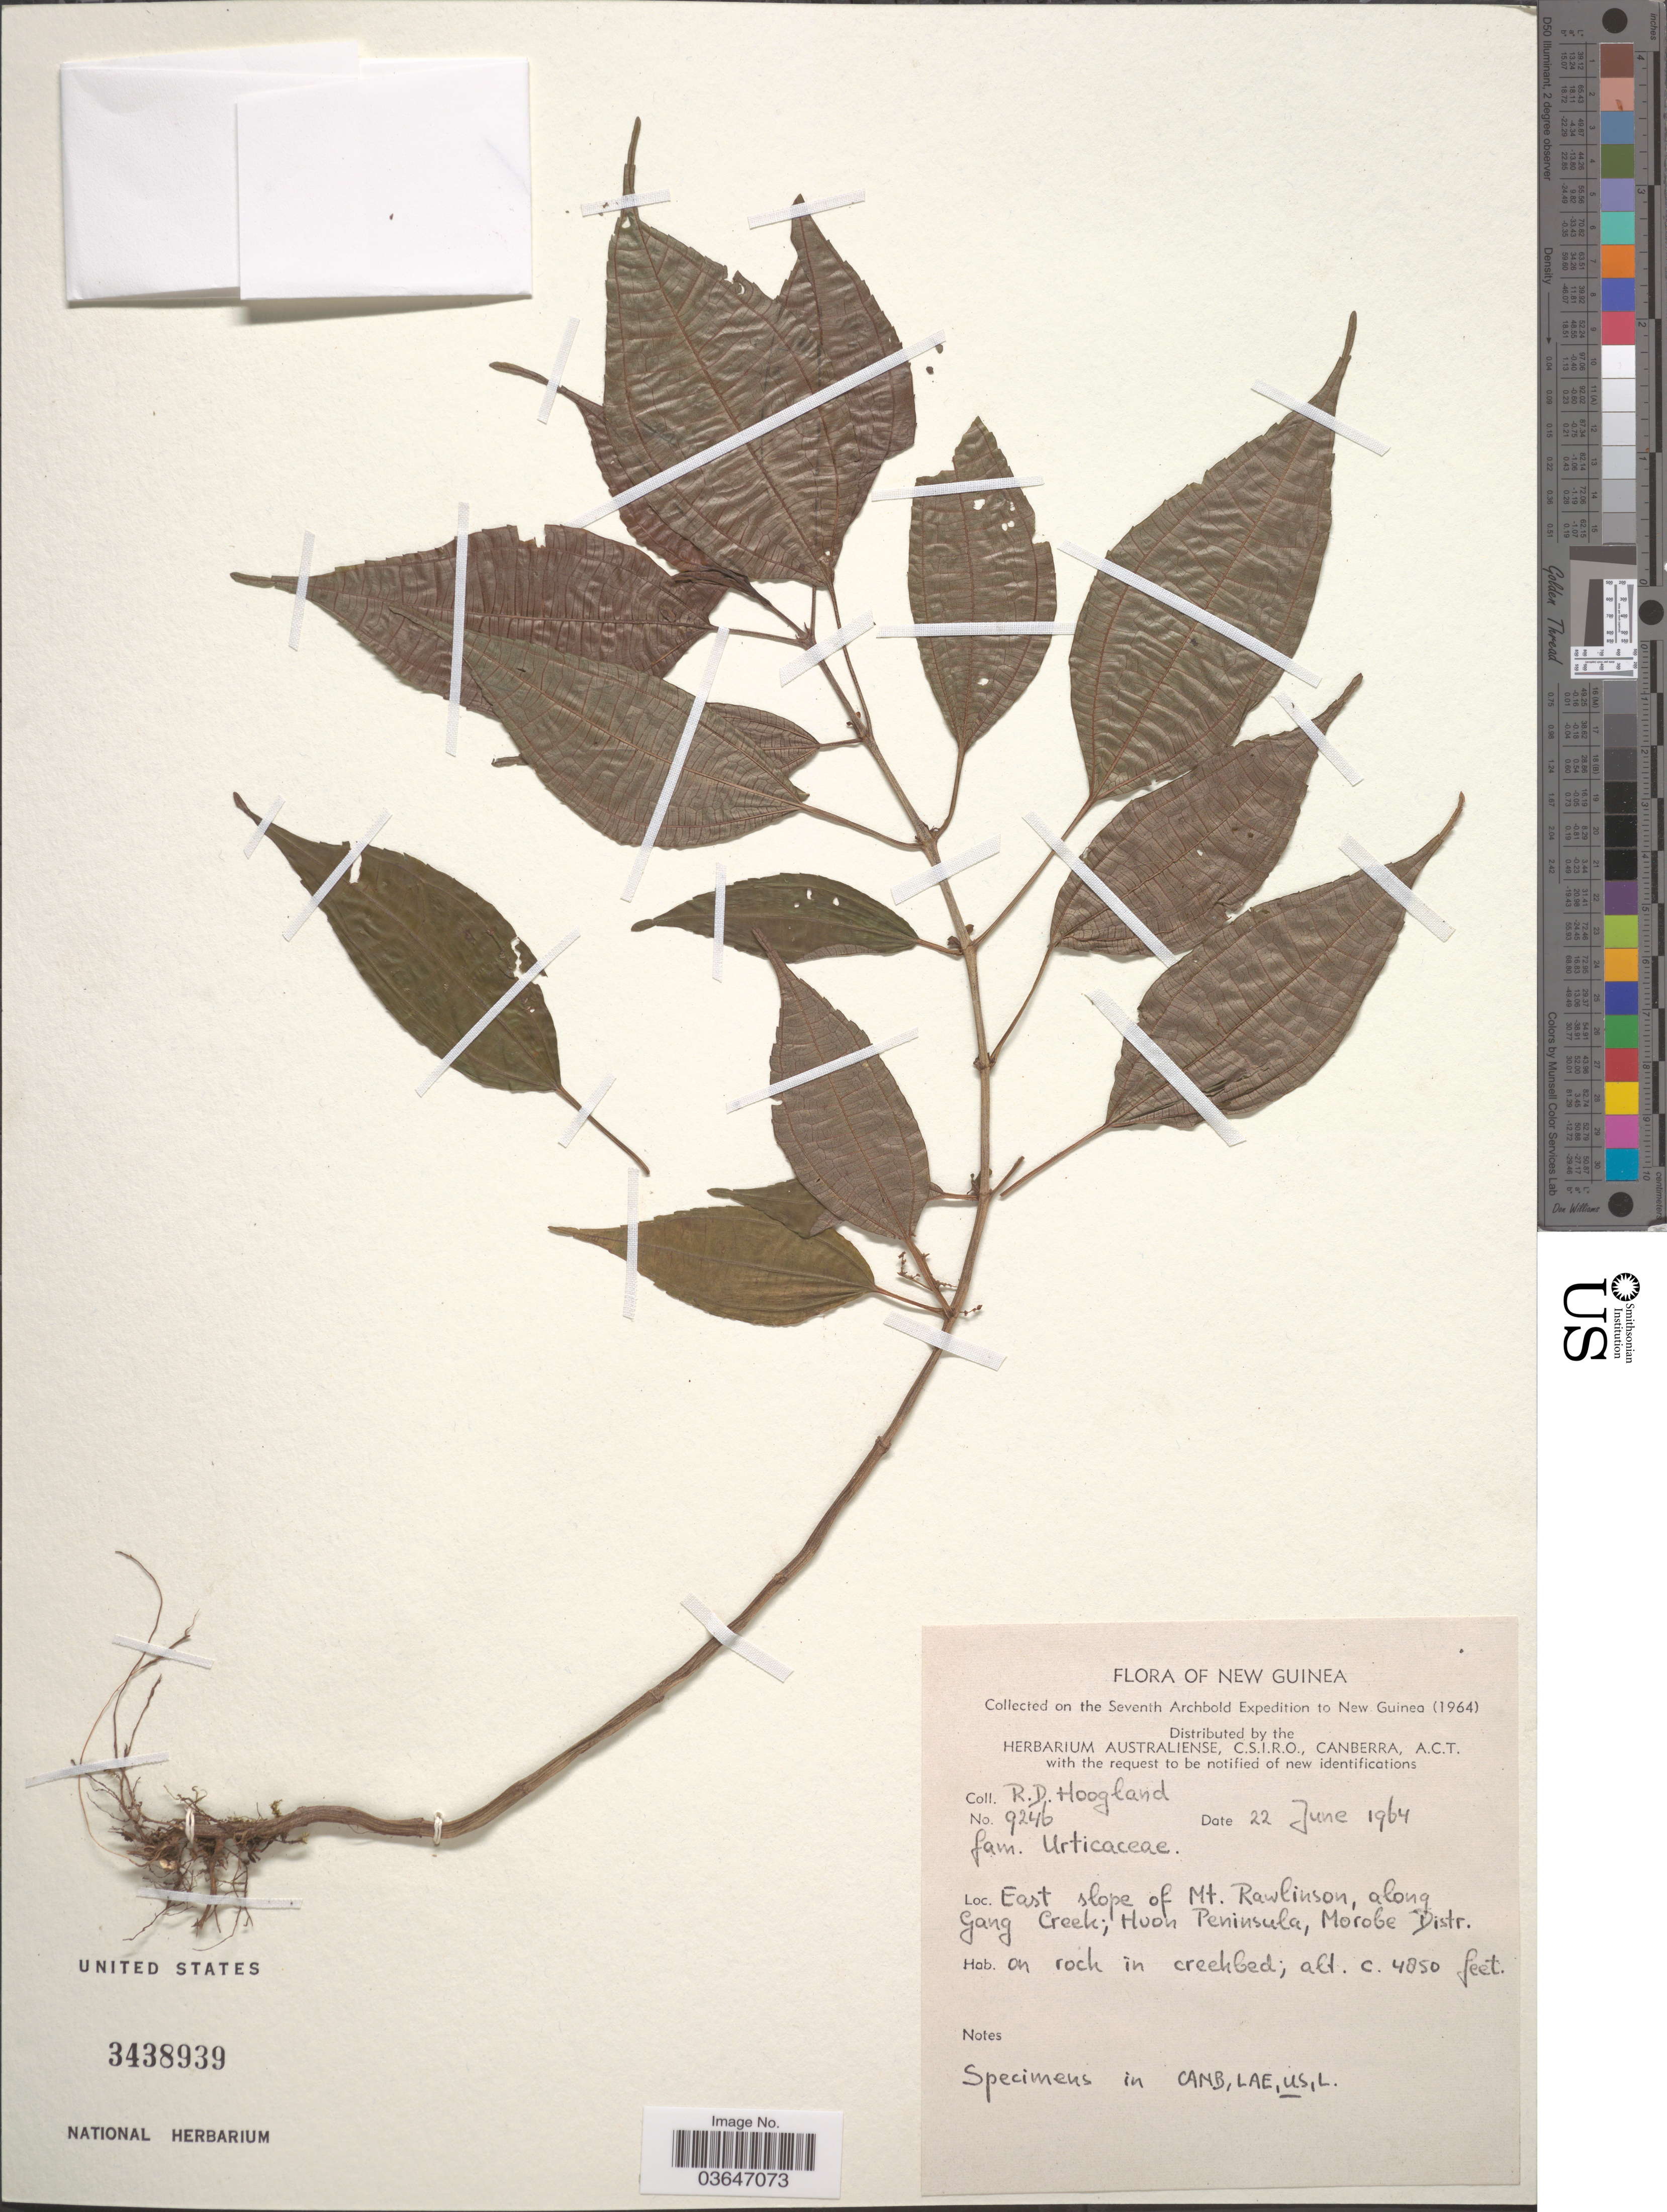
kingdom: Plantae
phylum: Tracheophyta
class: Magnoliopsida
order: Proteales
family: Proteaceae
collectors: R. D. Hoogland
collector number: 9246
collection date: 1964-06-22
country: Papua New Guinea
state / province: Morobe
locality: New Guinea. East slope of Mt. Rawlinson, along Gang Creek; Huon Peninsula, Morobe Distr.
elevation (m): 1478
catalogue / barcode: US 3438939